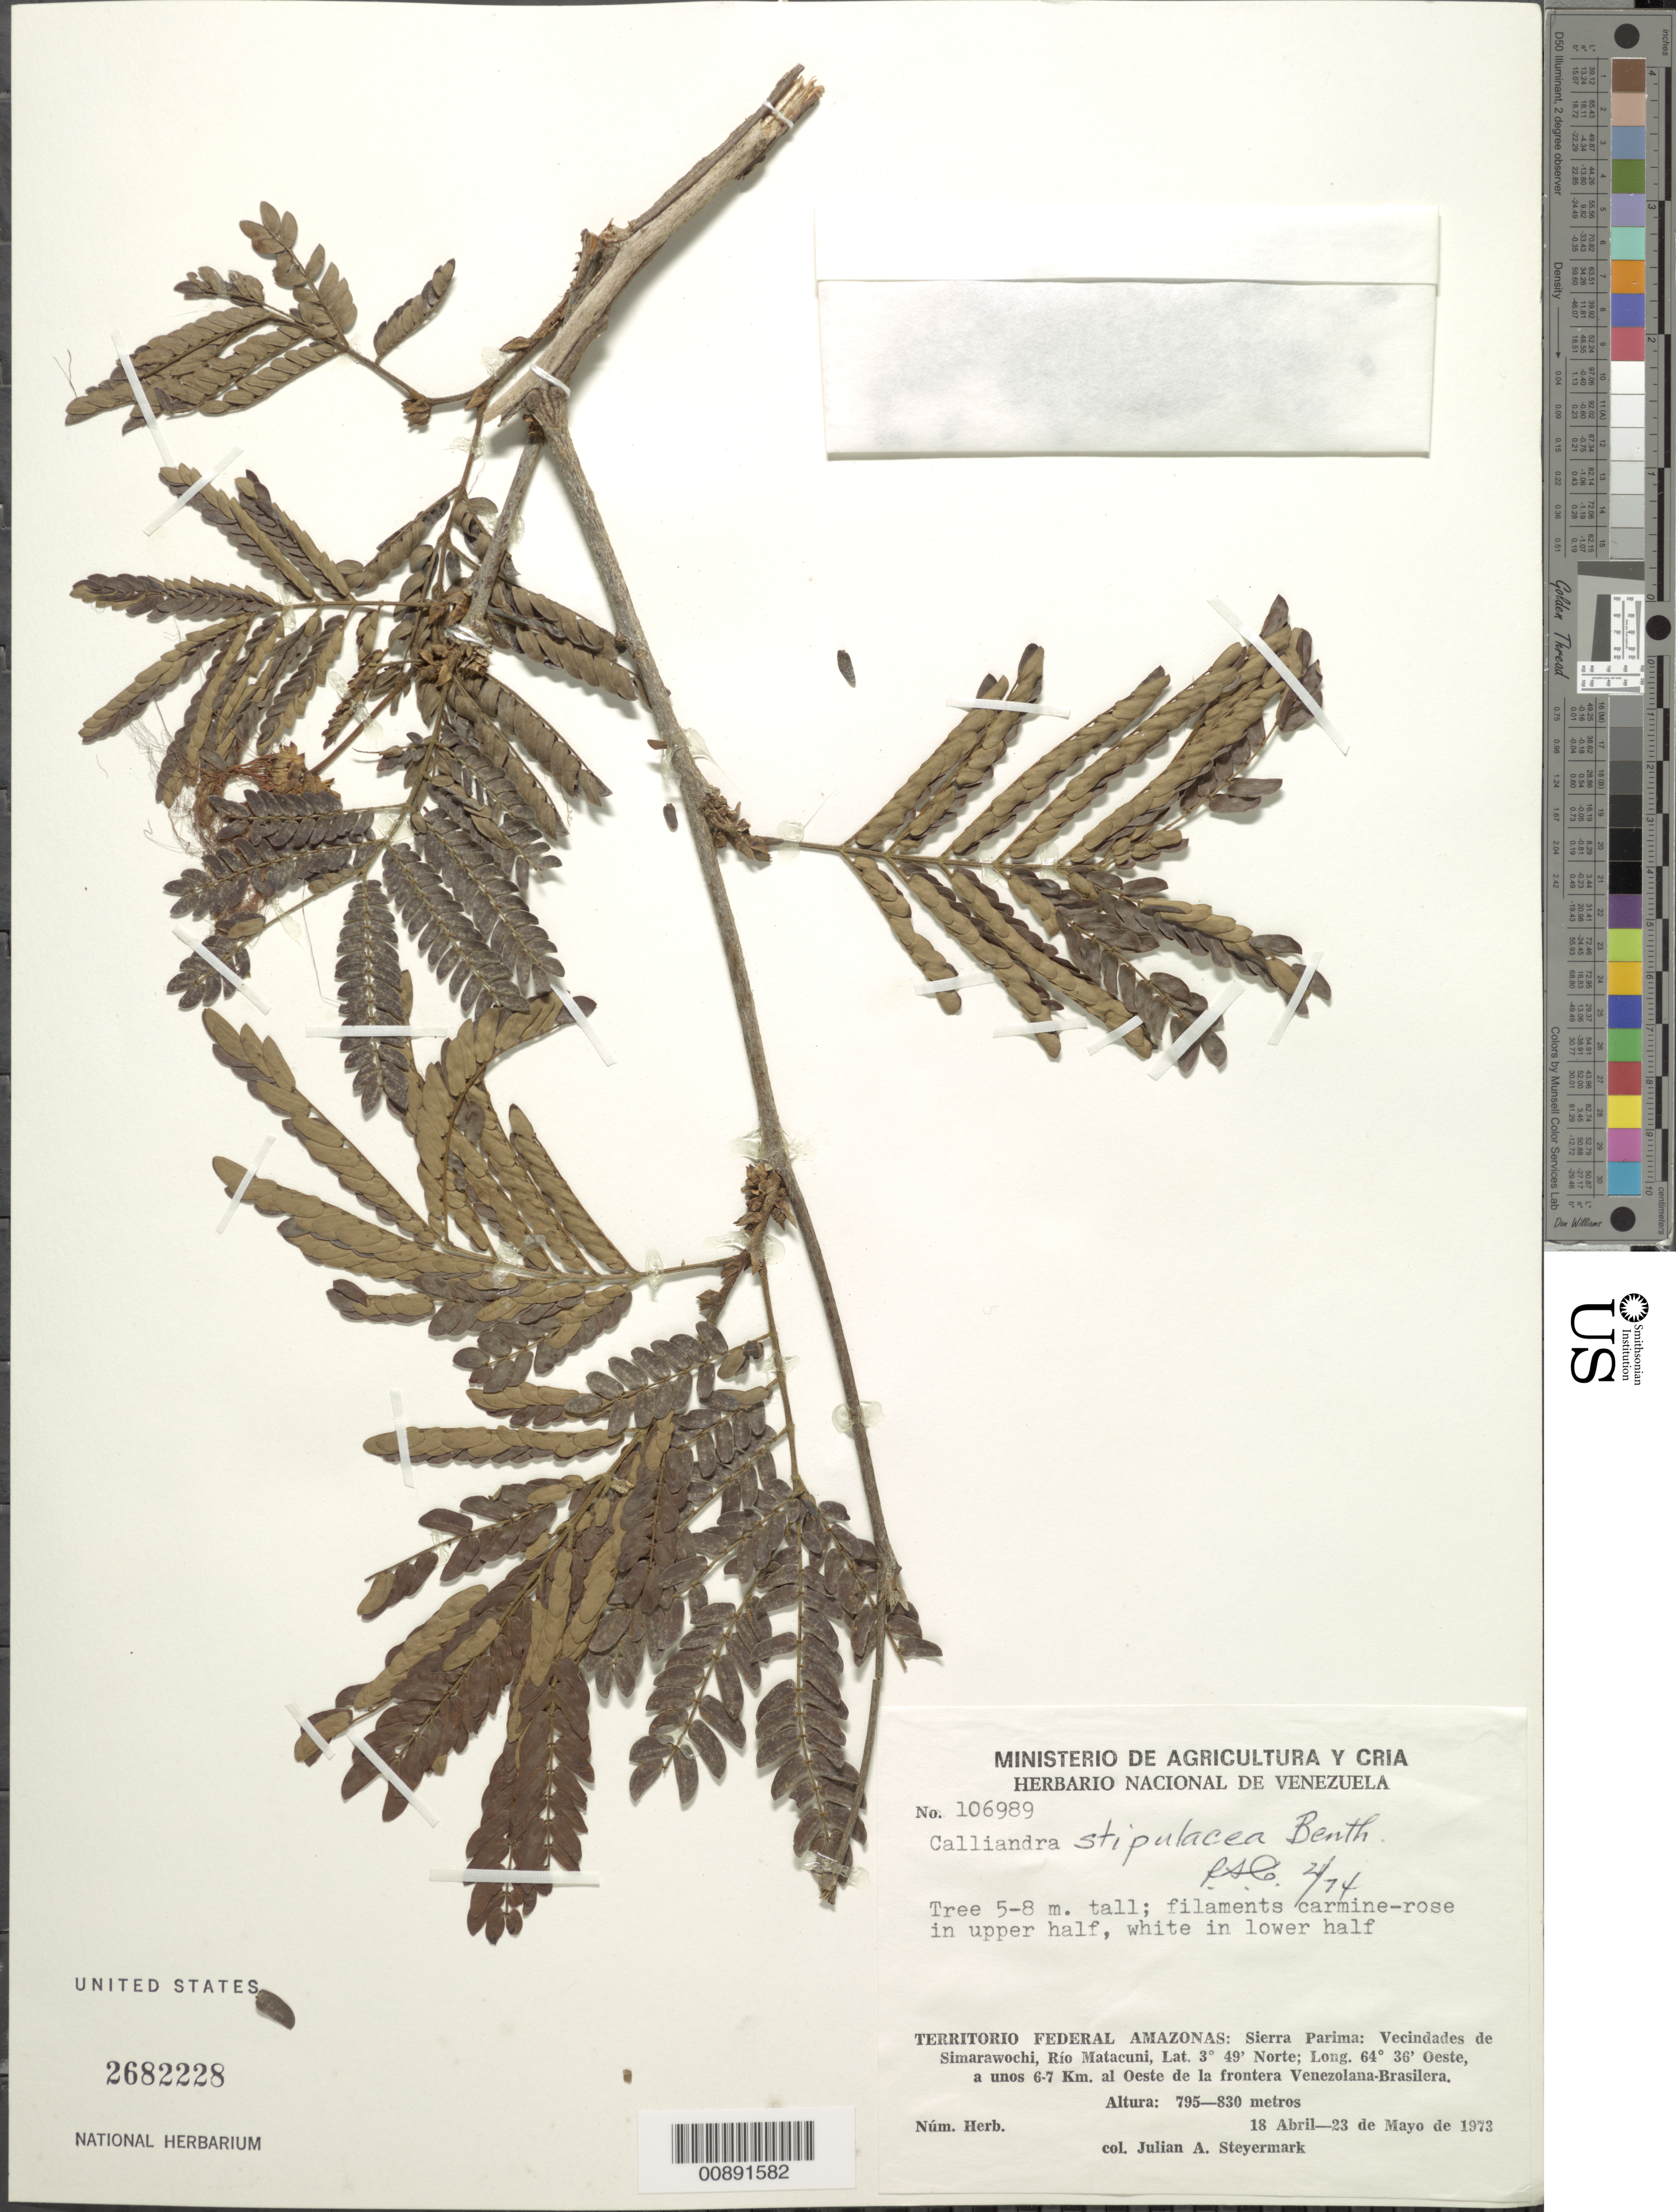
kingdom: Plantae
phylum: Tracheophyta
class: Magnoliopsida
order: Fabales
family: Fabaceae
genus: Calliandra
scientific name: Calliandra laxa var. stipulacea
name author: (Benth.) Barneby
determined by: Cowan, R. S.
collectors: J. Steyermark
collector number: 106989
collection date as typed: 18-Apr-73 to 23-May-73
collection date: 1973-04-18/1973-05-23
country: Venezuela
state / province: Amazonas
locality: Sierra Parima; vec de Simarawochi, Río Matacuni, a unos 6-7 km al oeste de la frontera Venezolana-Brasilera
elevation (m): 795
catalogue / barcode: US 2682228